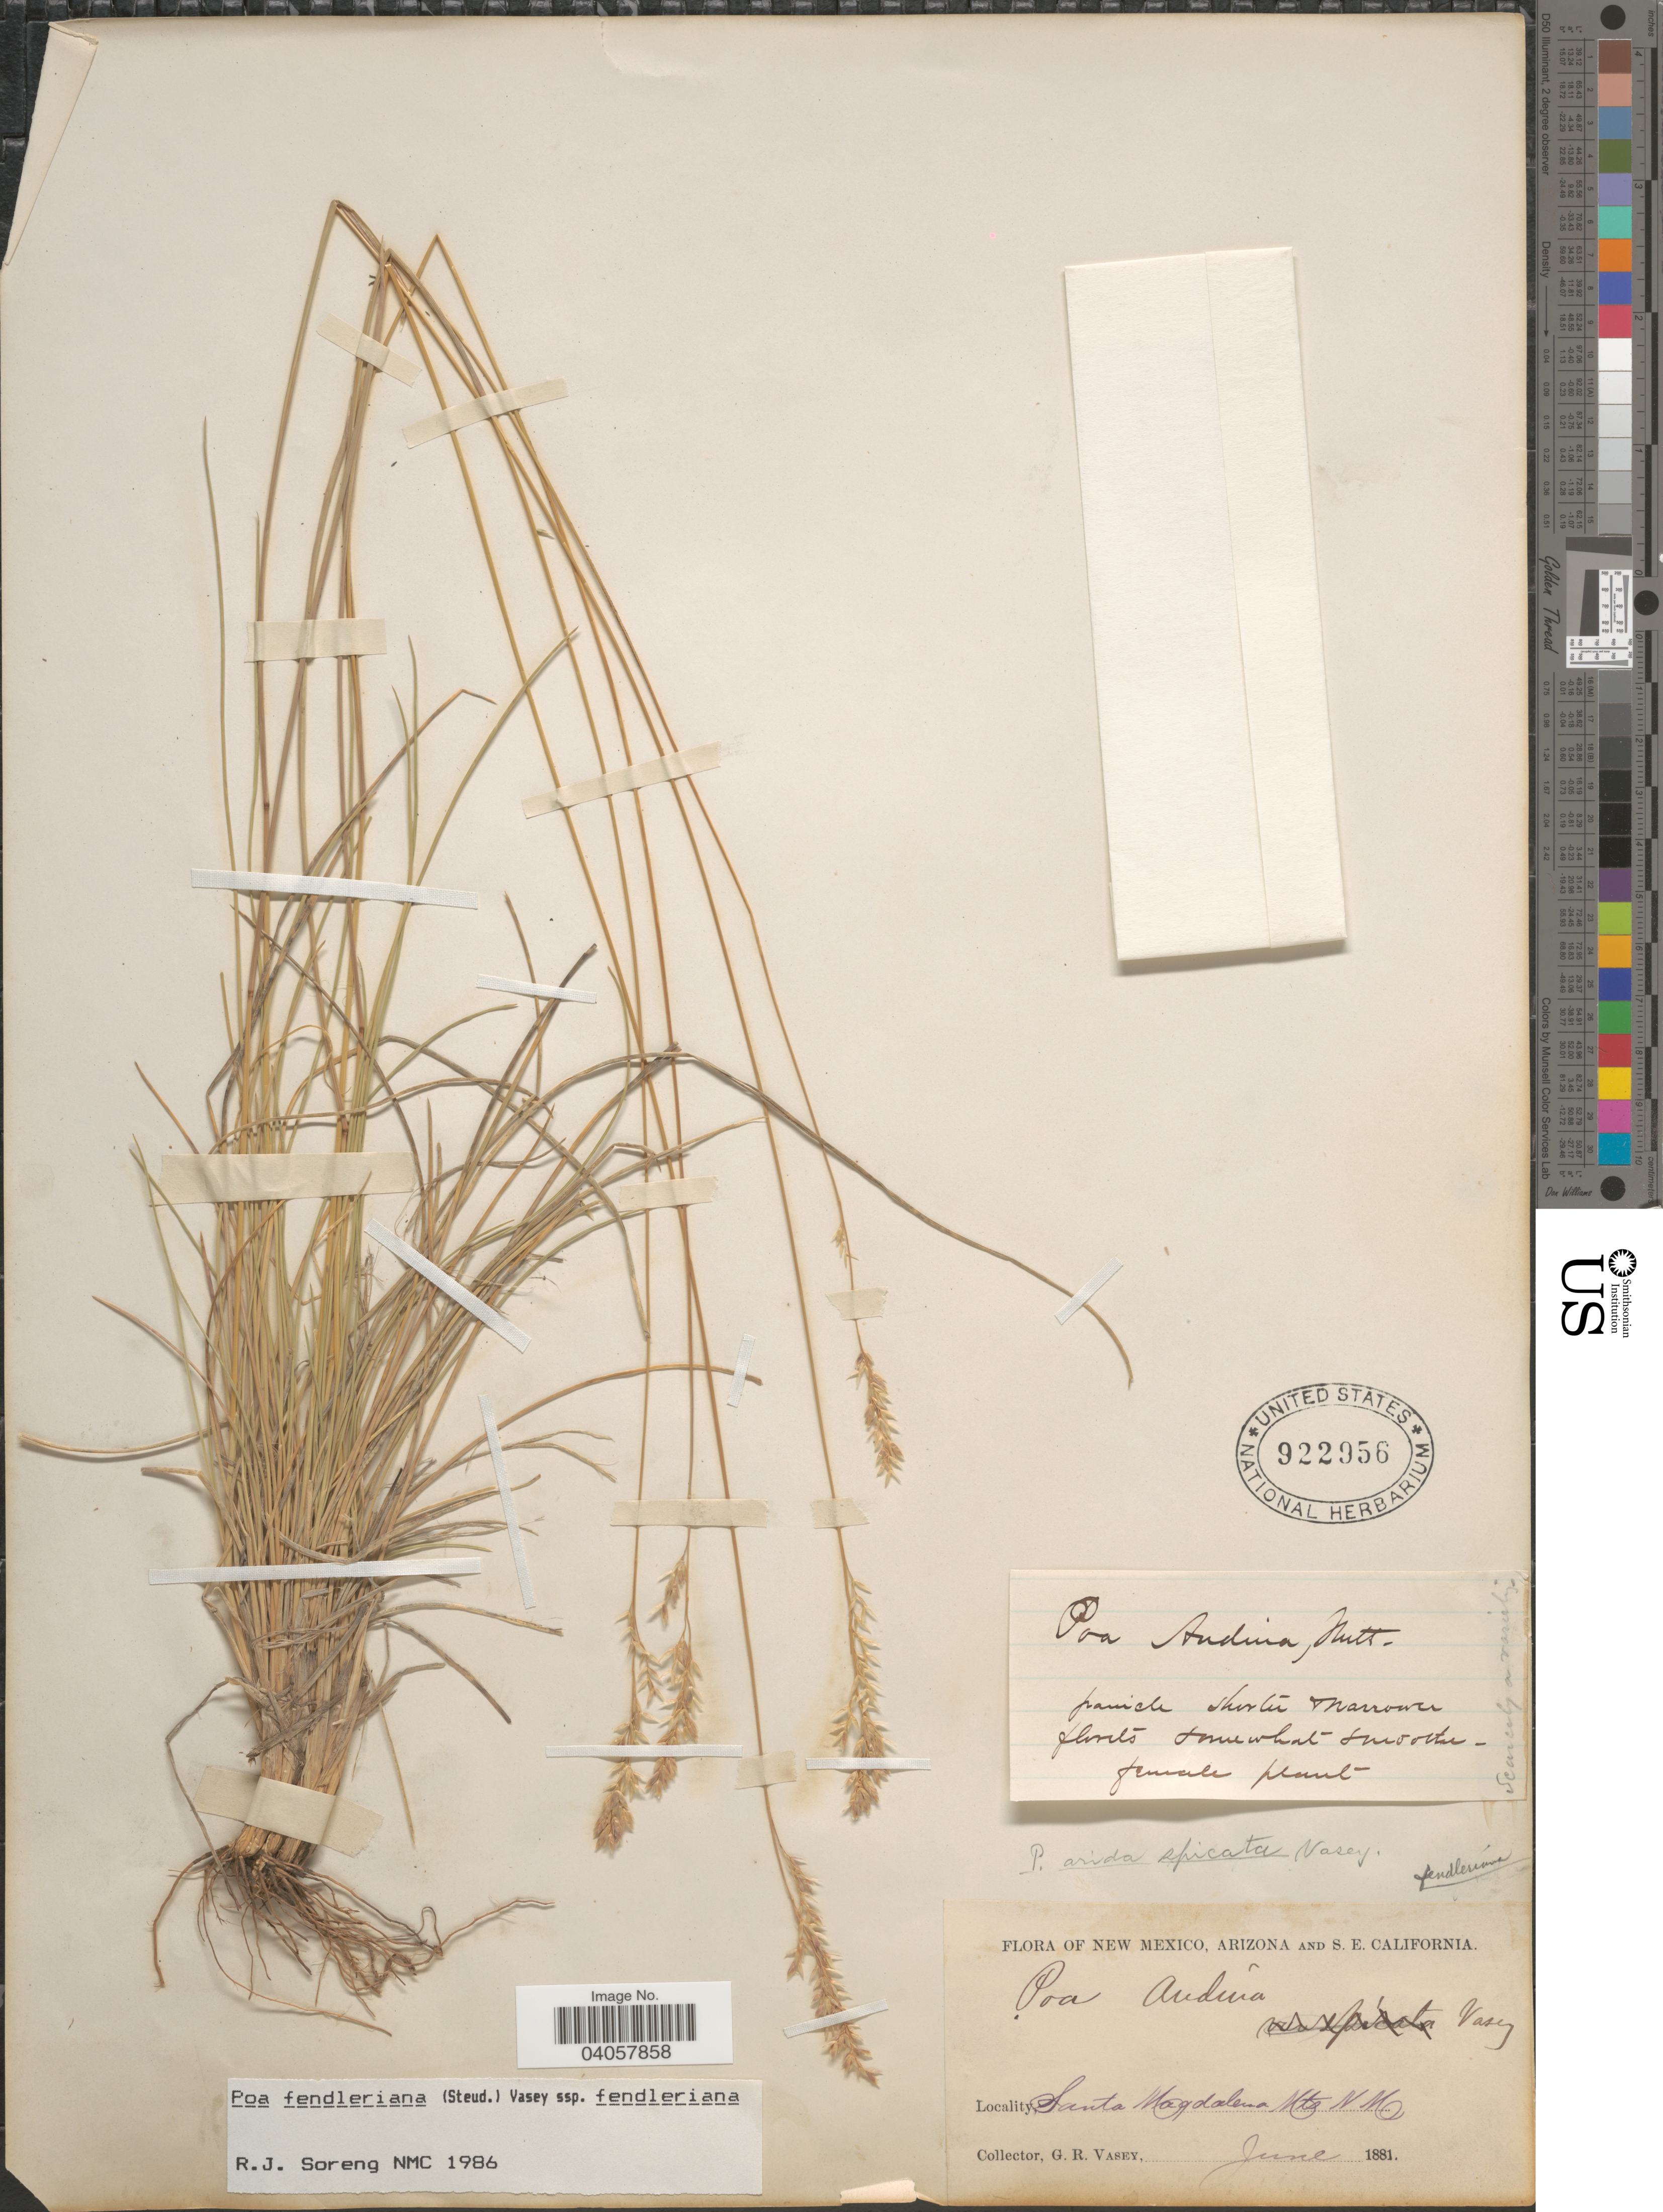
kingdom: Plantae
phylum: Tracheophyta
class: Liliopsida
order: Poales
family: Poaceae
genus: Poa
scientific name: Poa fendleriana subsp. fendleriana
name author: (Steud.) Vasey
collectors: G. R. Vasey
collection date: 1881-06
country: United States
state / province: New Mexico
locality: Santa Magdalena Mts.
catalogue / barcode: US 922956